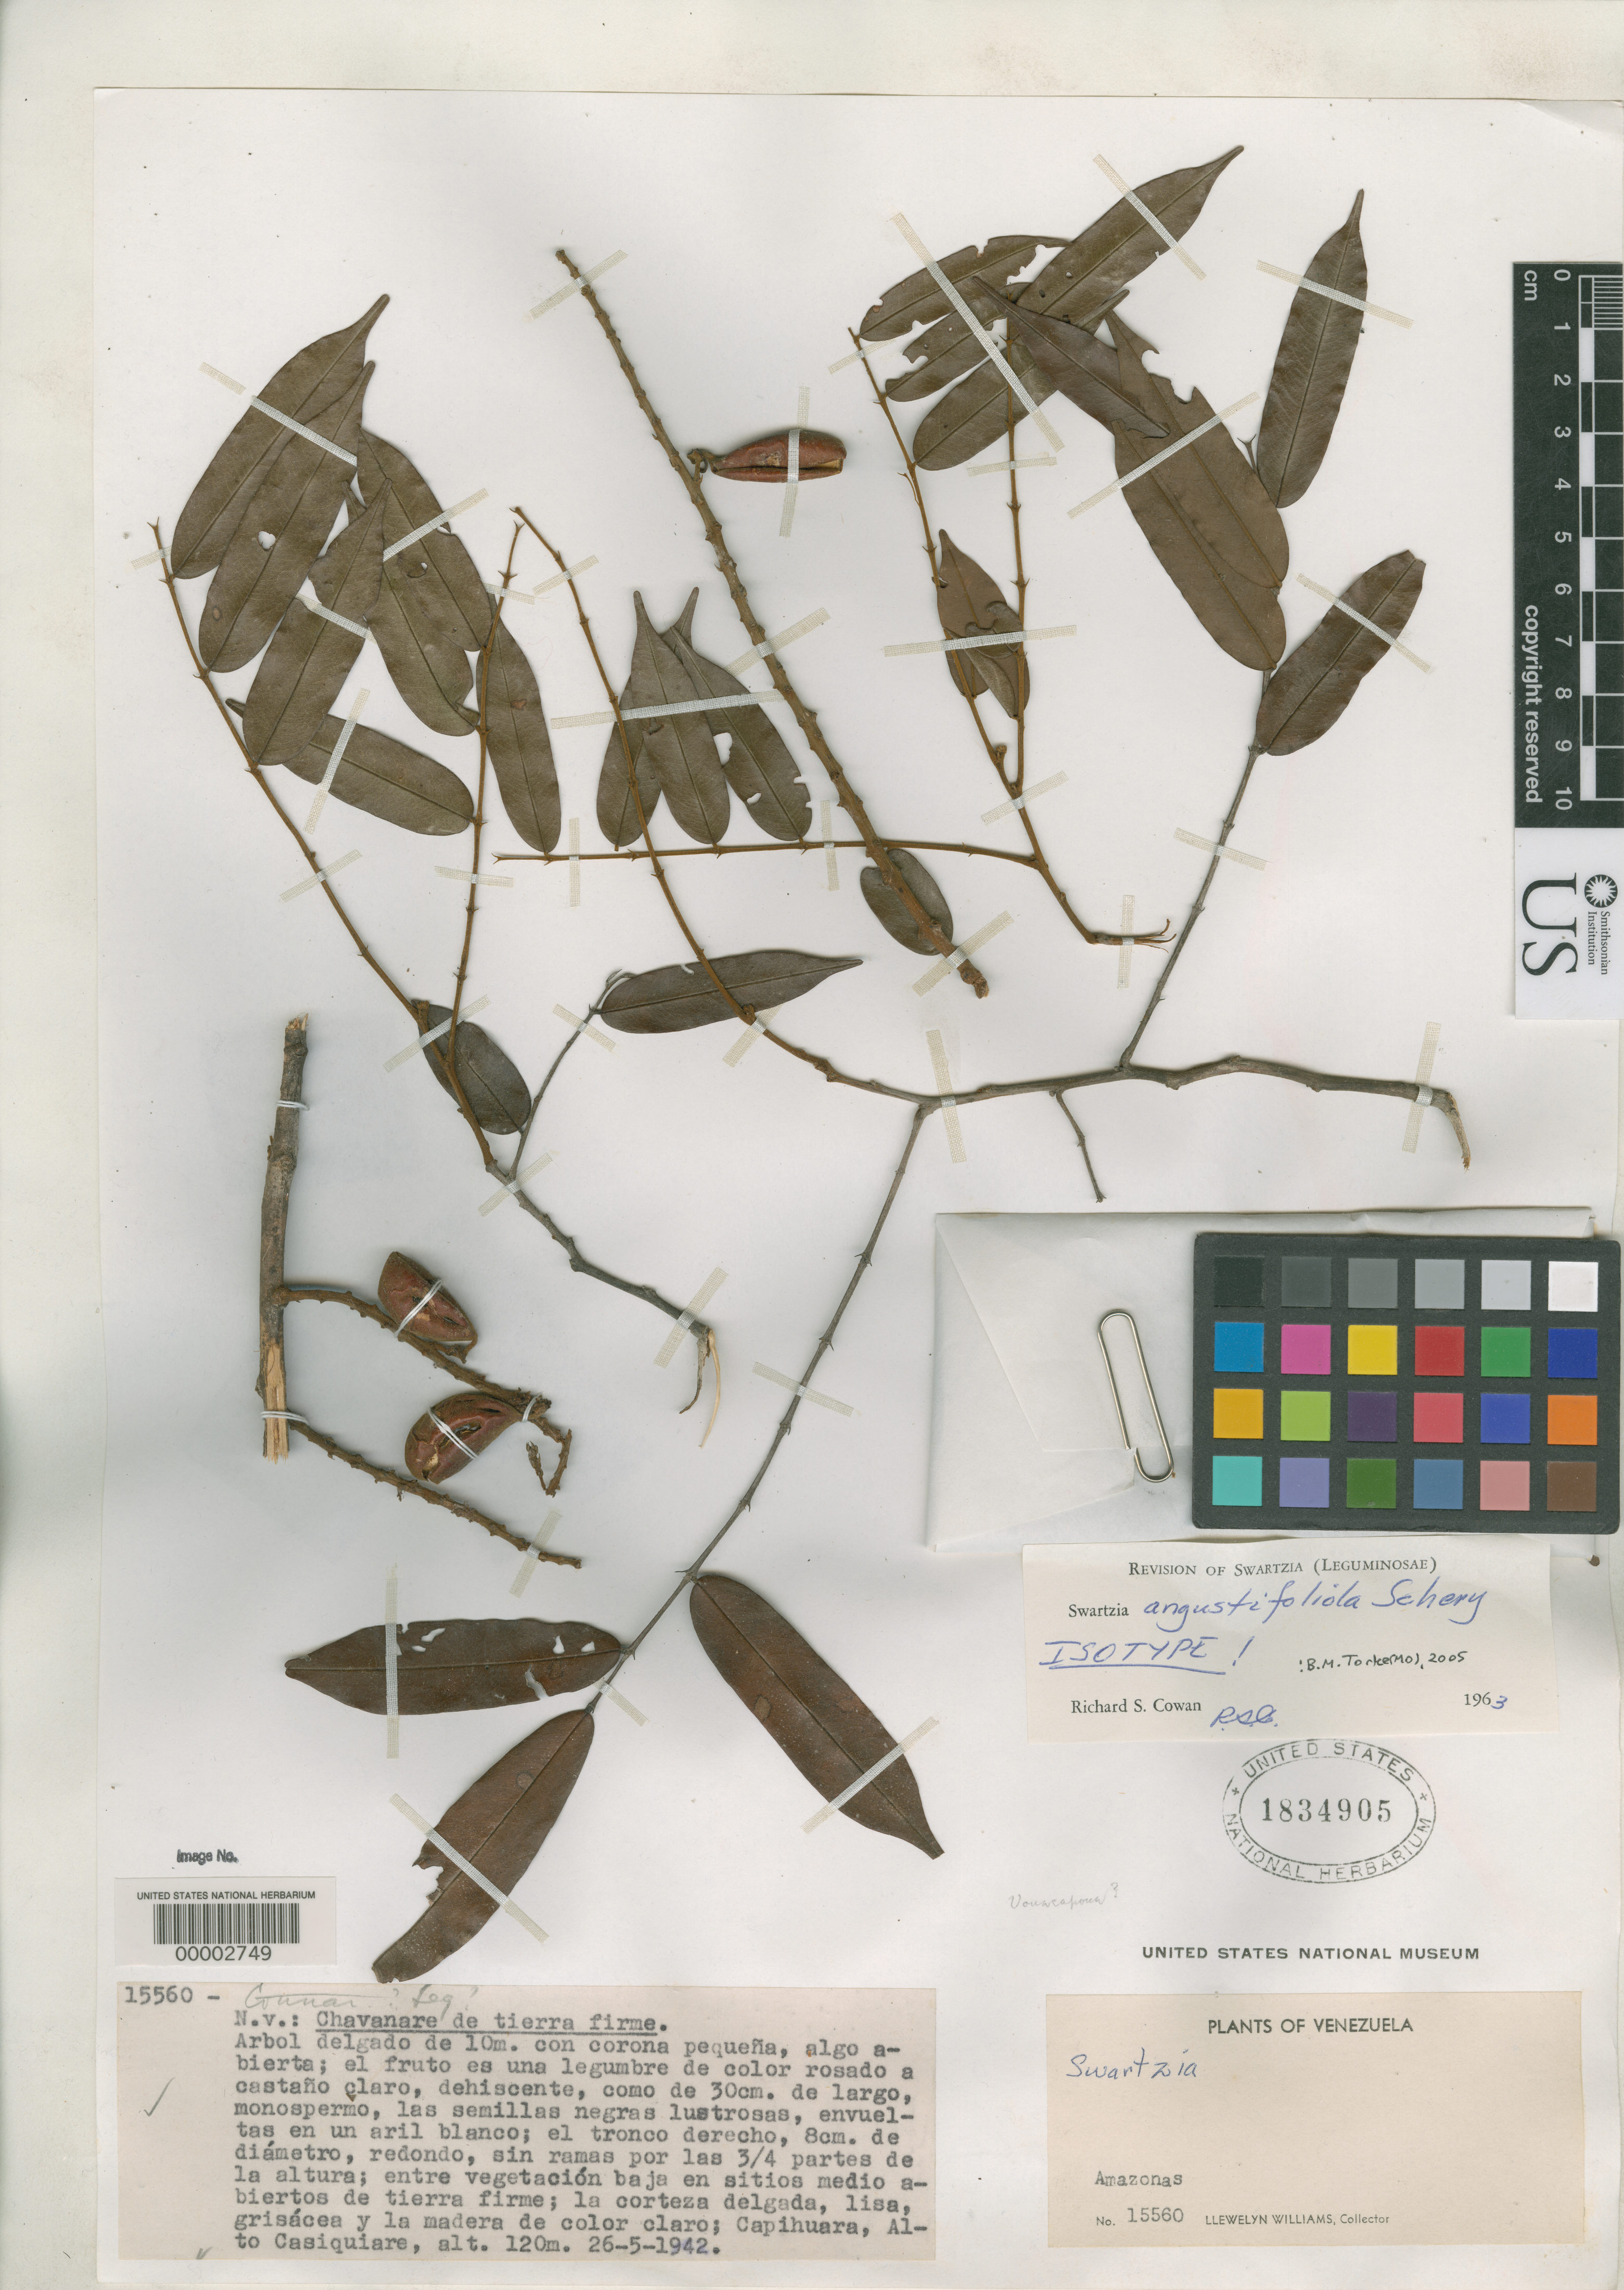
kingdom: Plantae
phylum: Tracheophyta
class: Magnoliopsida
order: Fabales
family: Fabaceae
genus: Swartzia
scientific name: Swartzia angustifoliola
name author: Schery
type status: Isotype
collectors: Ll. Williams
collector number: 15560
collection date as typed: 26 May 1942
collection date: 1942-05-26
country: Venezuela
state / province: Amazonas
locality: Capihuara, Rio Casiquiare.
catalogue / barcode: US 1834905